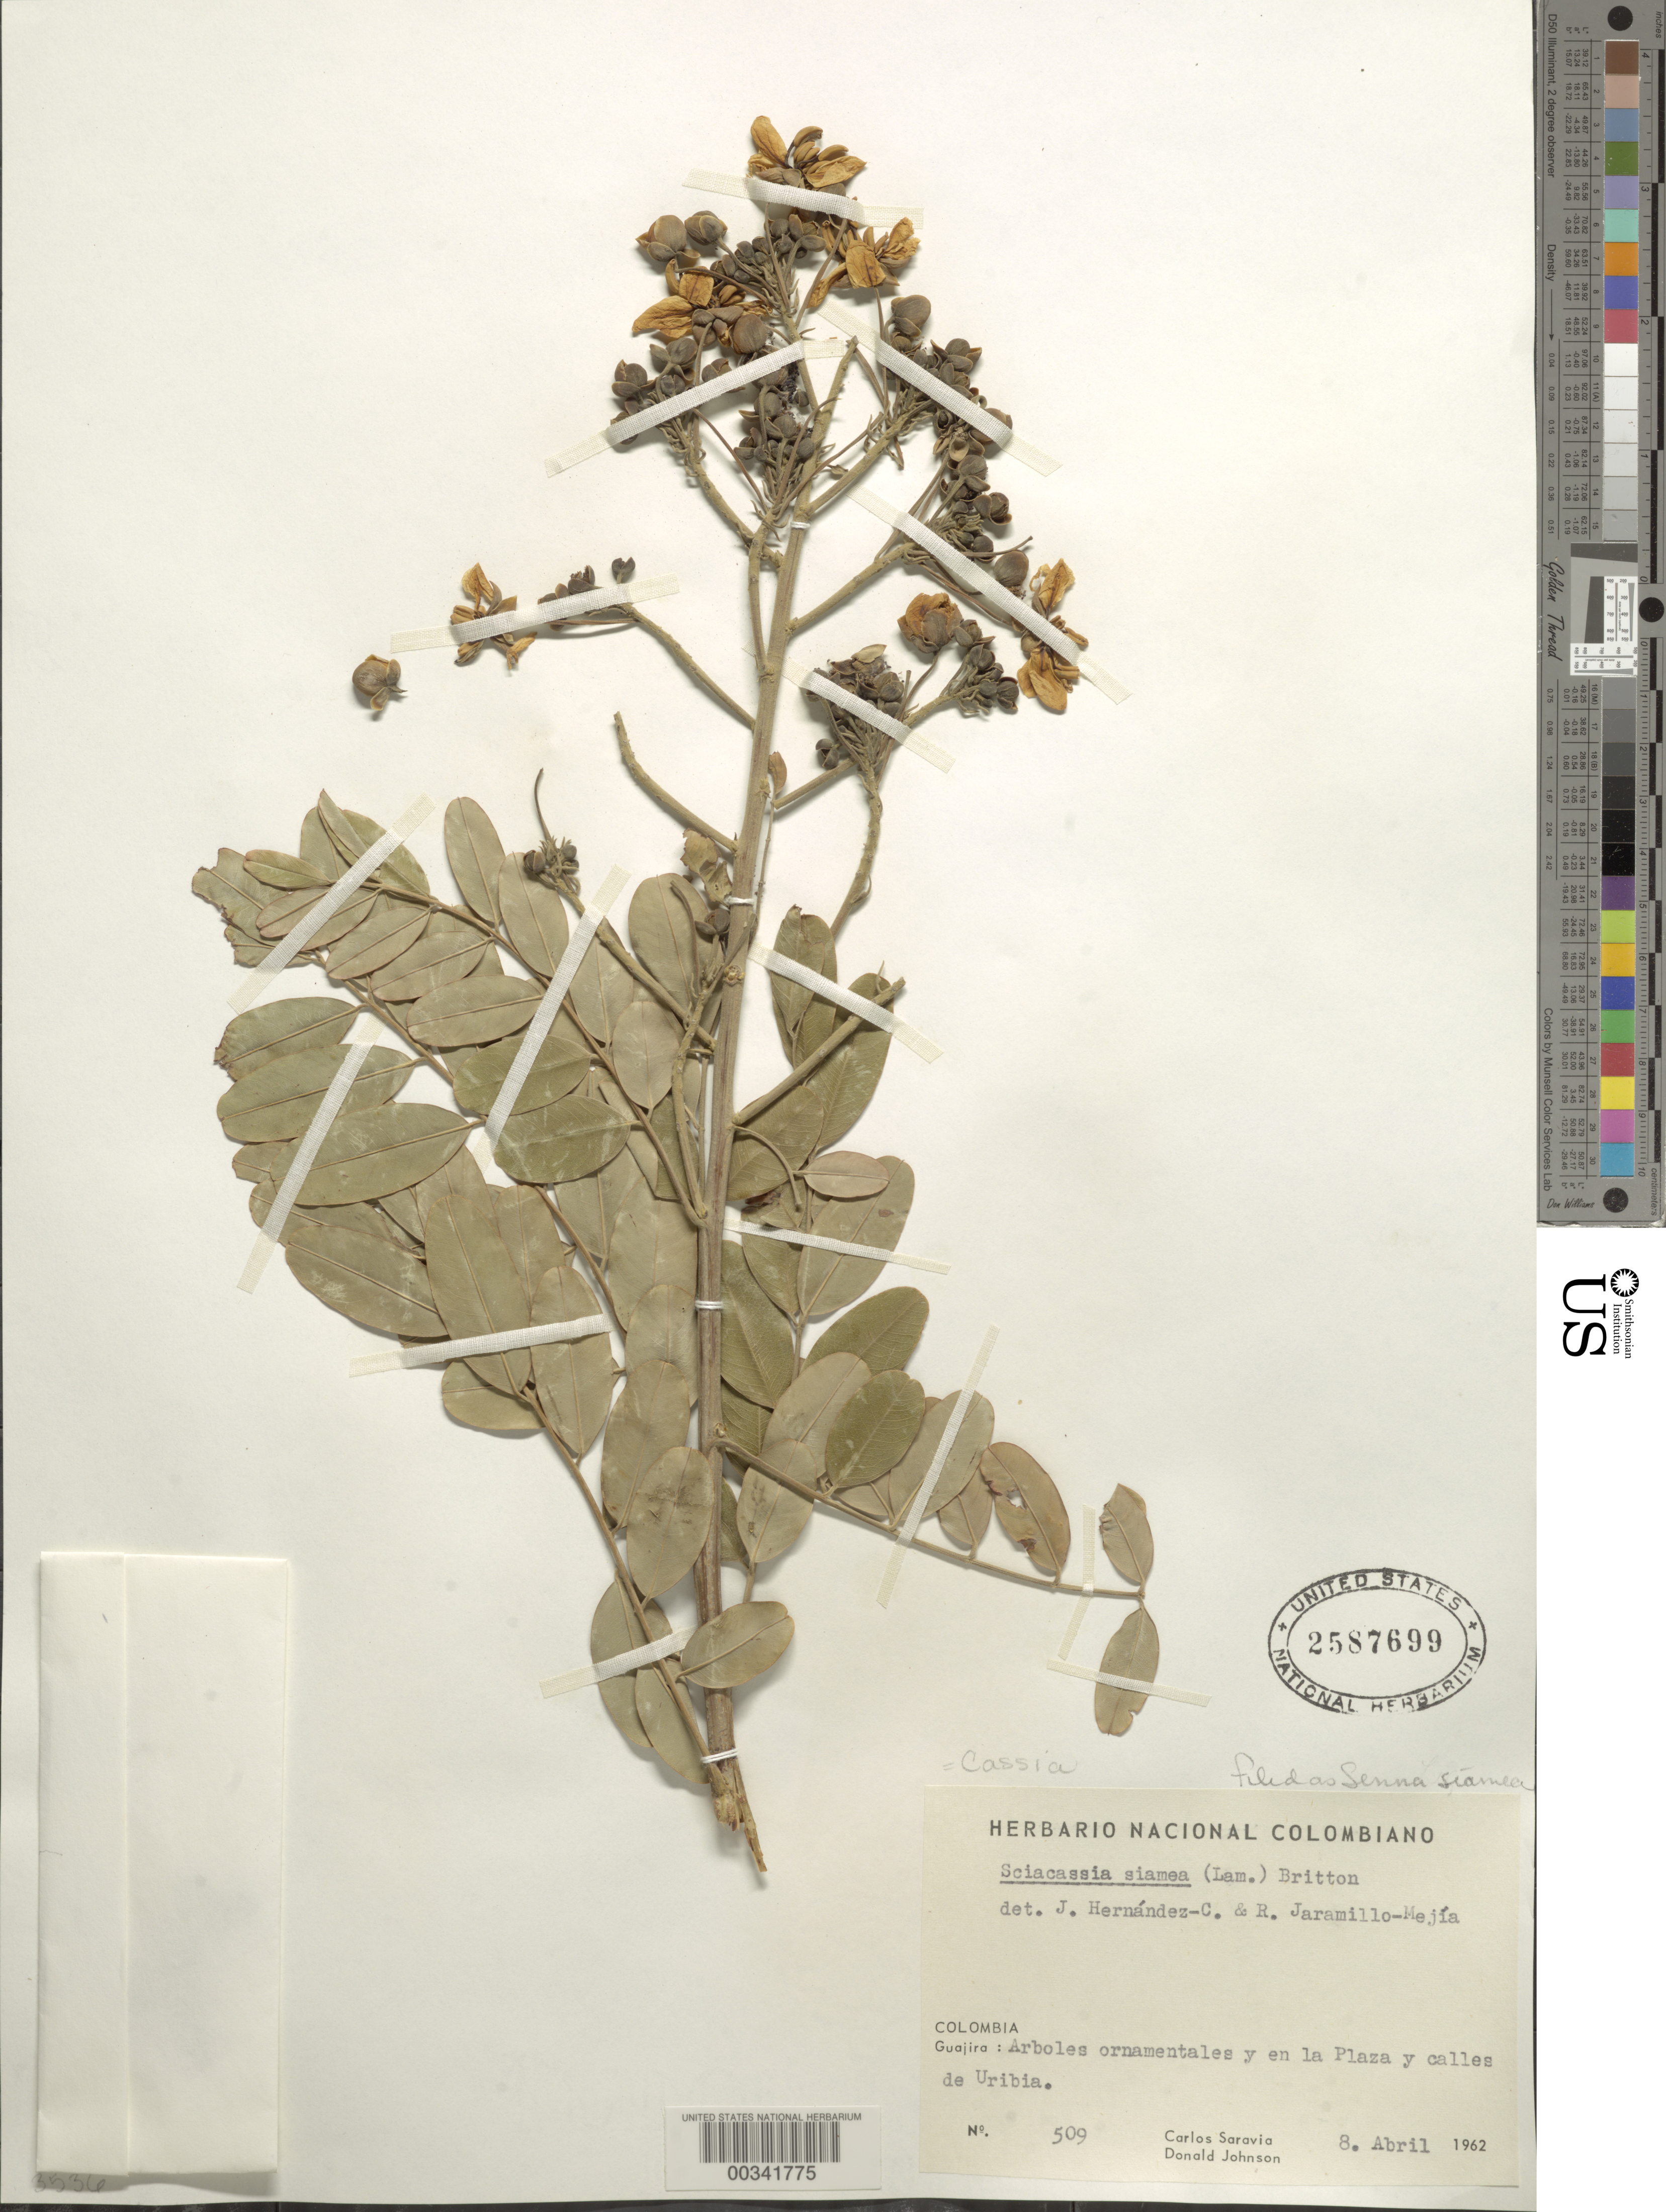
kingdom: Plantae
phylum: Tracheophyta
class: Magnoliopsida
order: Fabales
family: Fabaceae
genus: Senna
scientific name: Senna siamea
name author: (Lam.) H.S. Irwin & Barneby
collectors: C. Saravia T. & D. Johnson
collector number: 509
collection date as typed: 08 Apr 1962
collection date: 1962-04-08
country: Colombia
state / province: La Guajira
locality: La Plaza y Calles de Uribia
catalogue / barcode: US 2587699